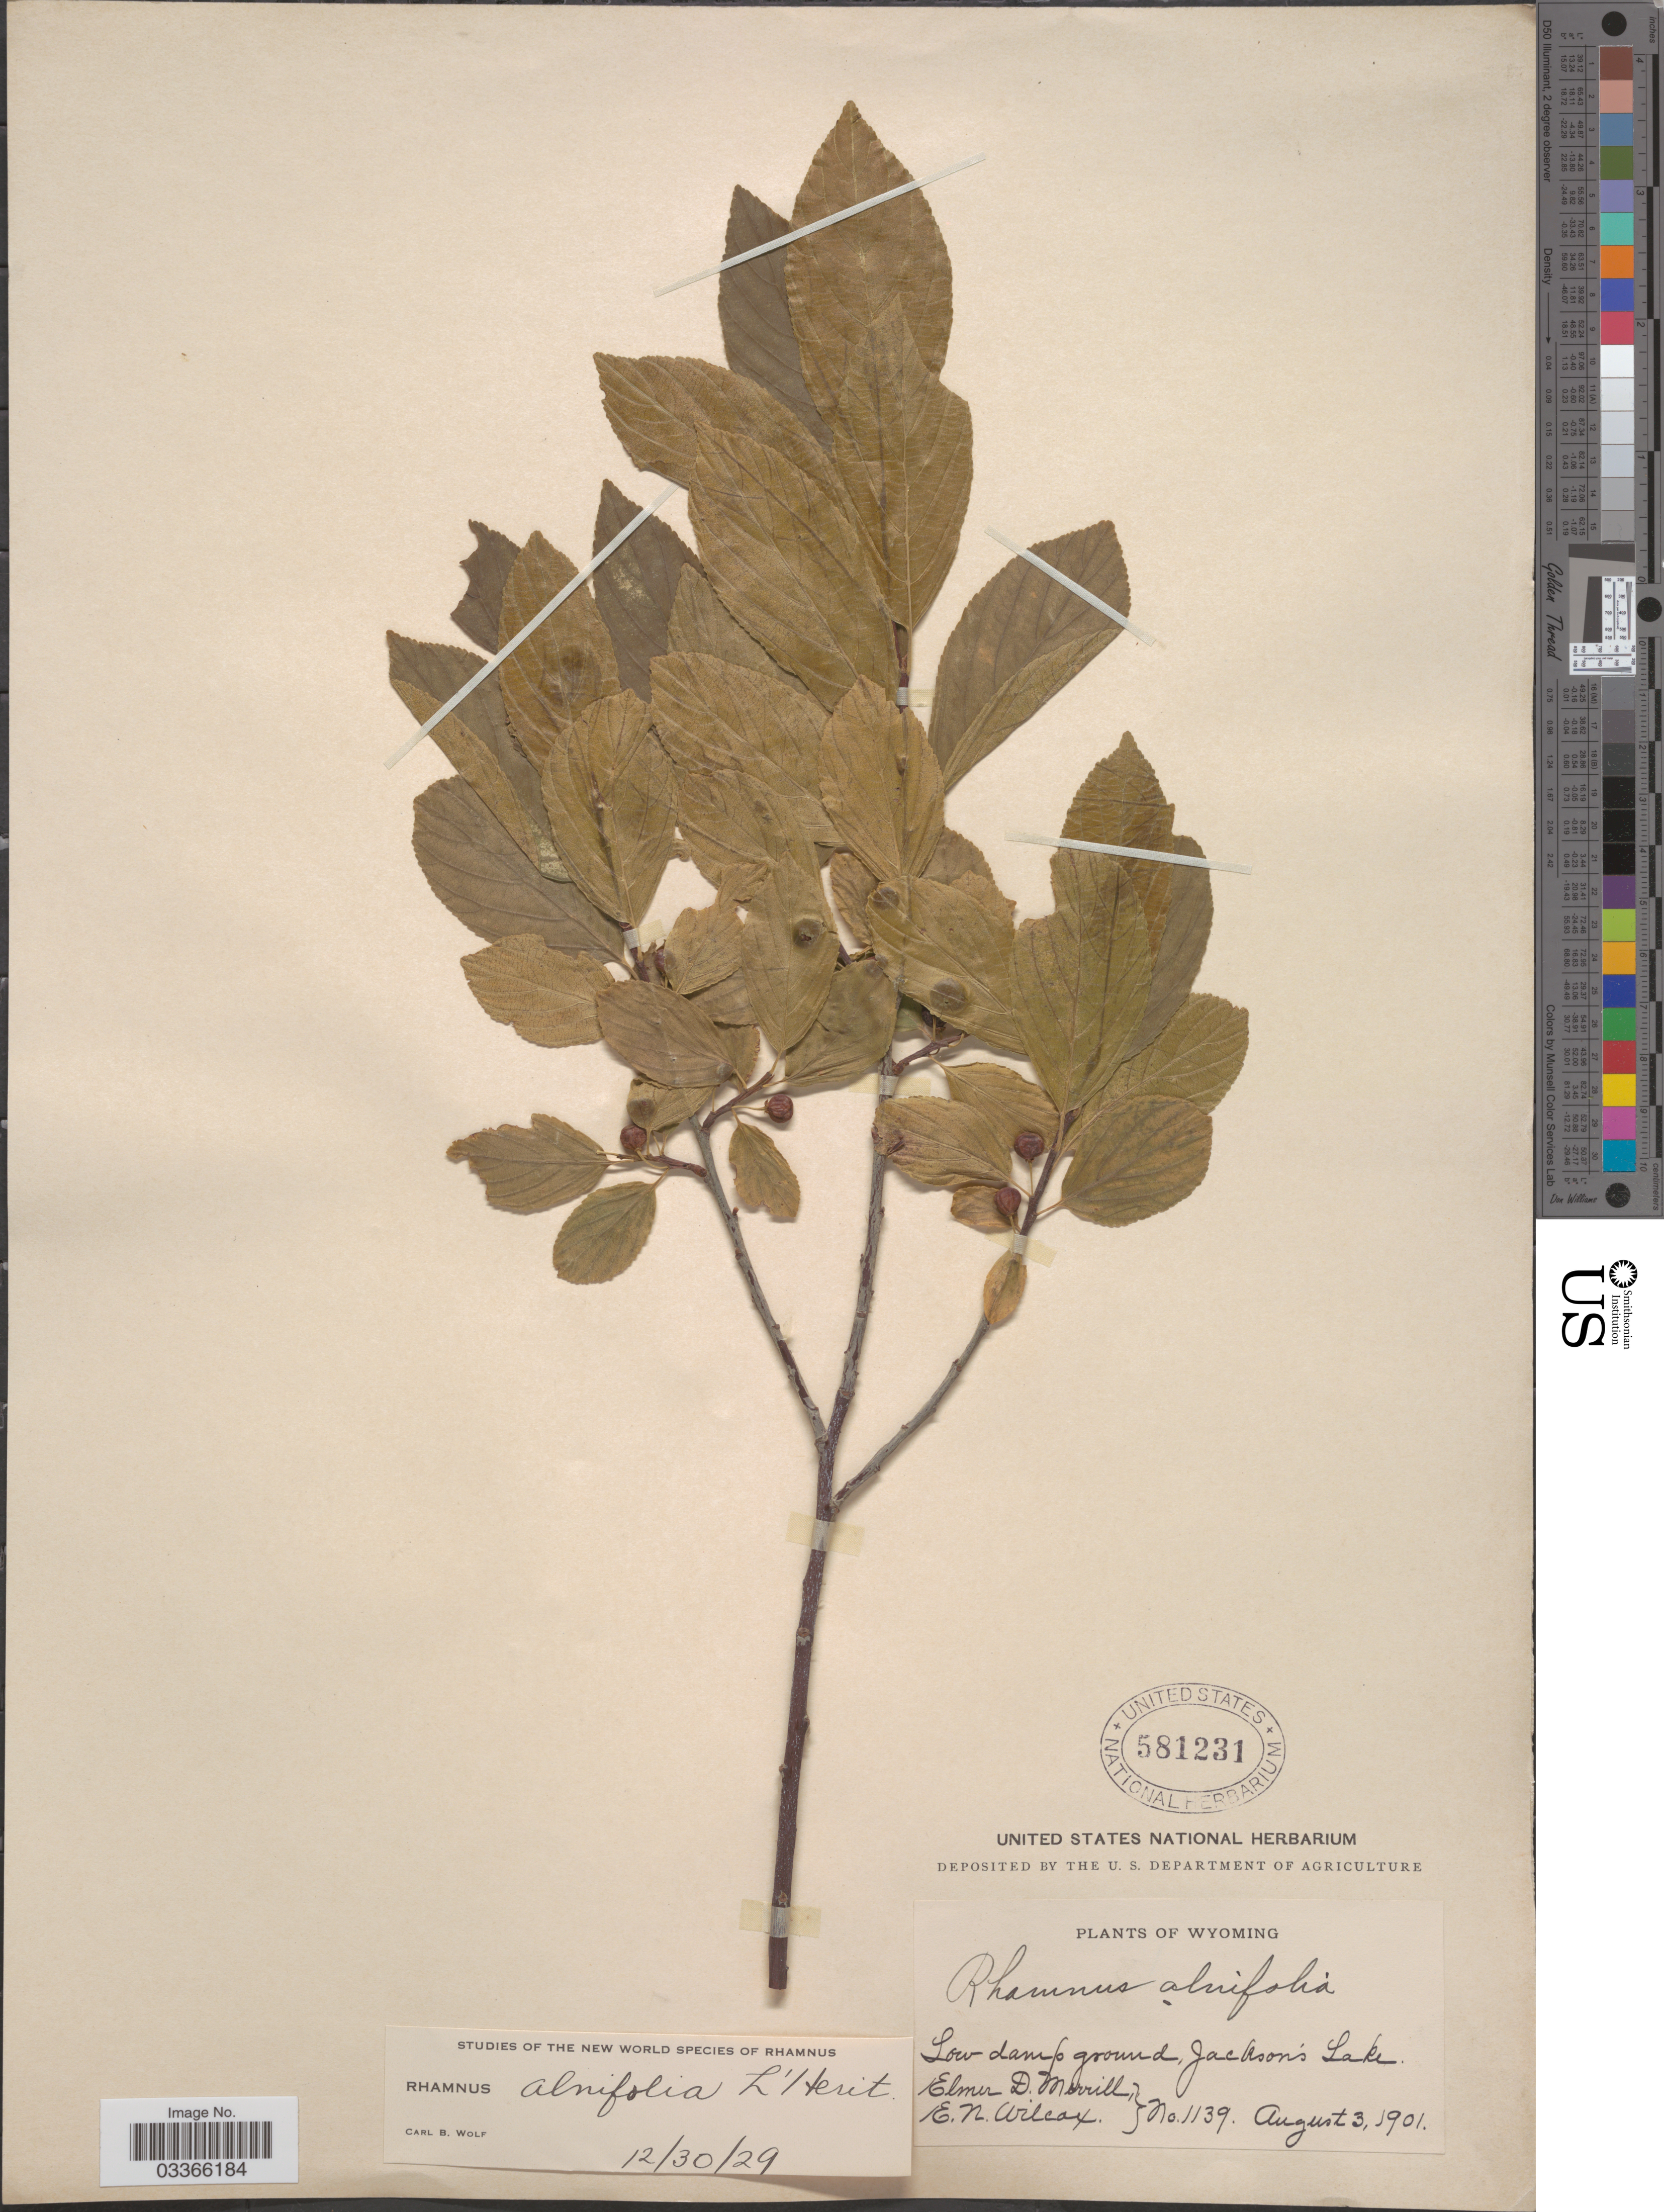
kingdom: Plantae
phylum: Tracheophyta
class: Magnoliopsida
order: Rosales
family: Rhamnaceae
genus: Rhamnus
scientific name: Rhamnus alnifolia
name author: L'Hér.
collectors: E. D. Merrill & E. Wilcox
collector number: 1139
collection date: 1901-08-03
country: United States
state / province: Wyoming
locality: Jackson's Lake.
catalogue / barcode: US 581231